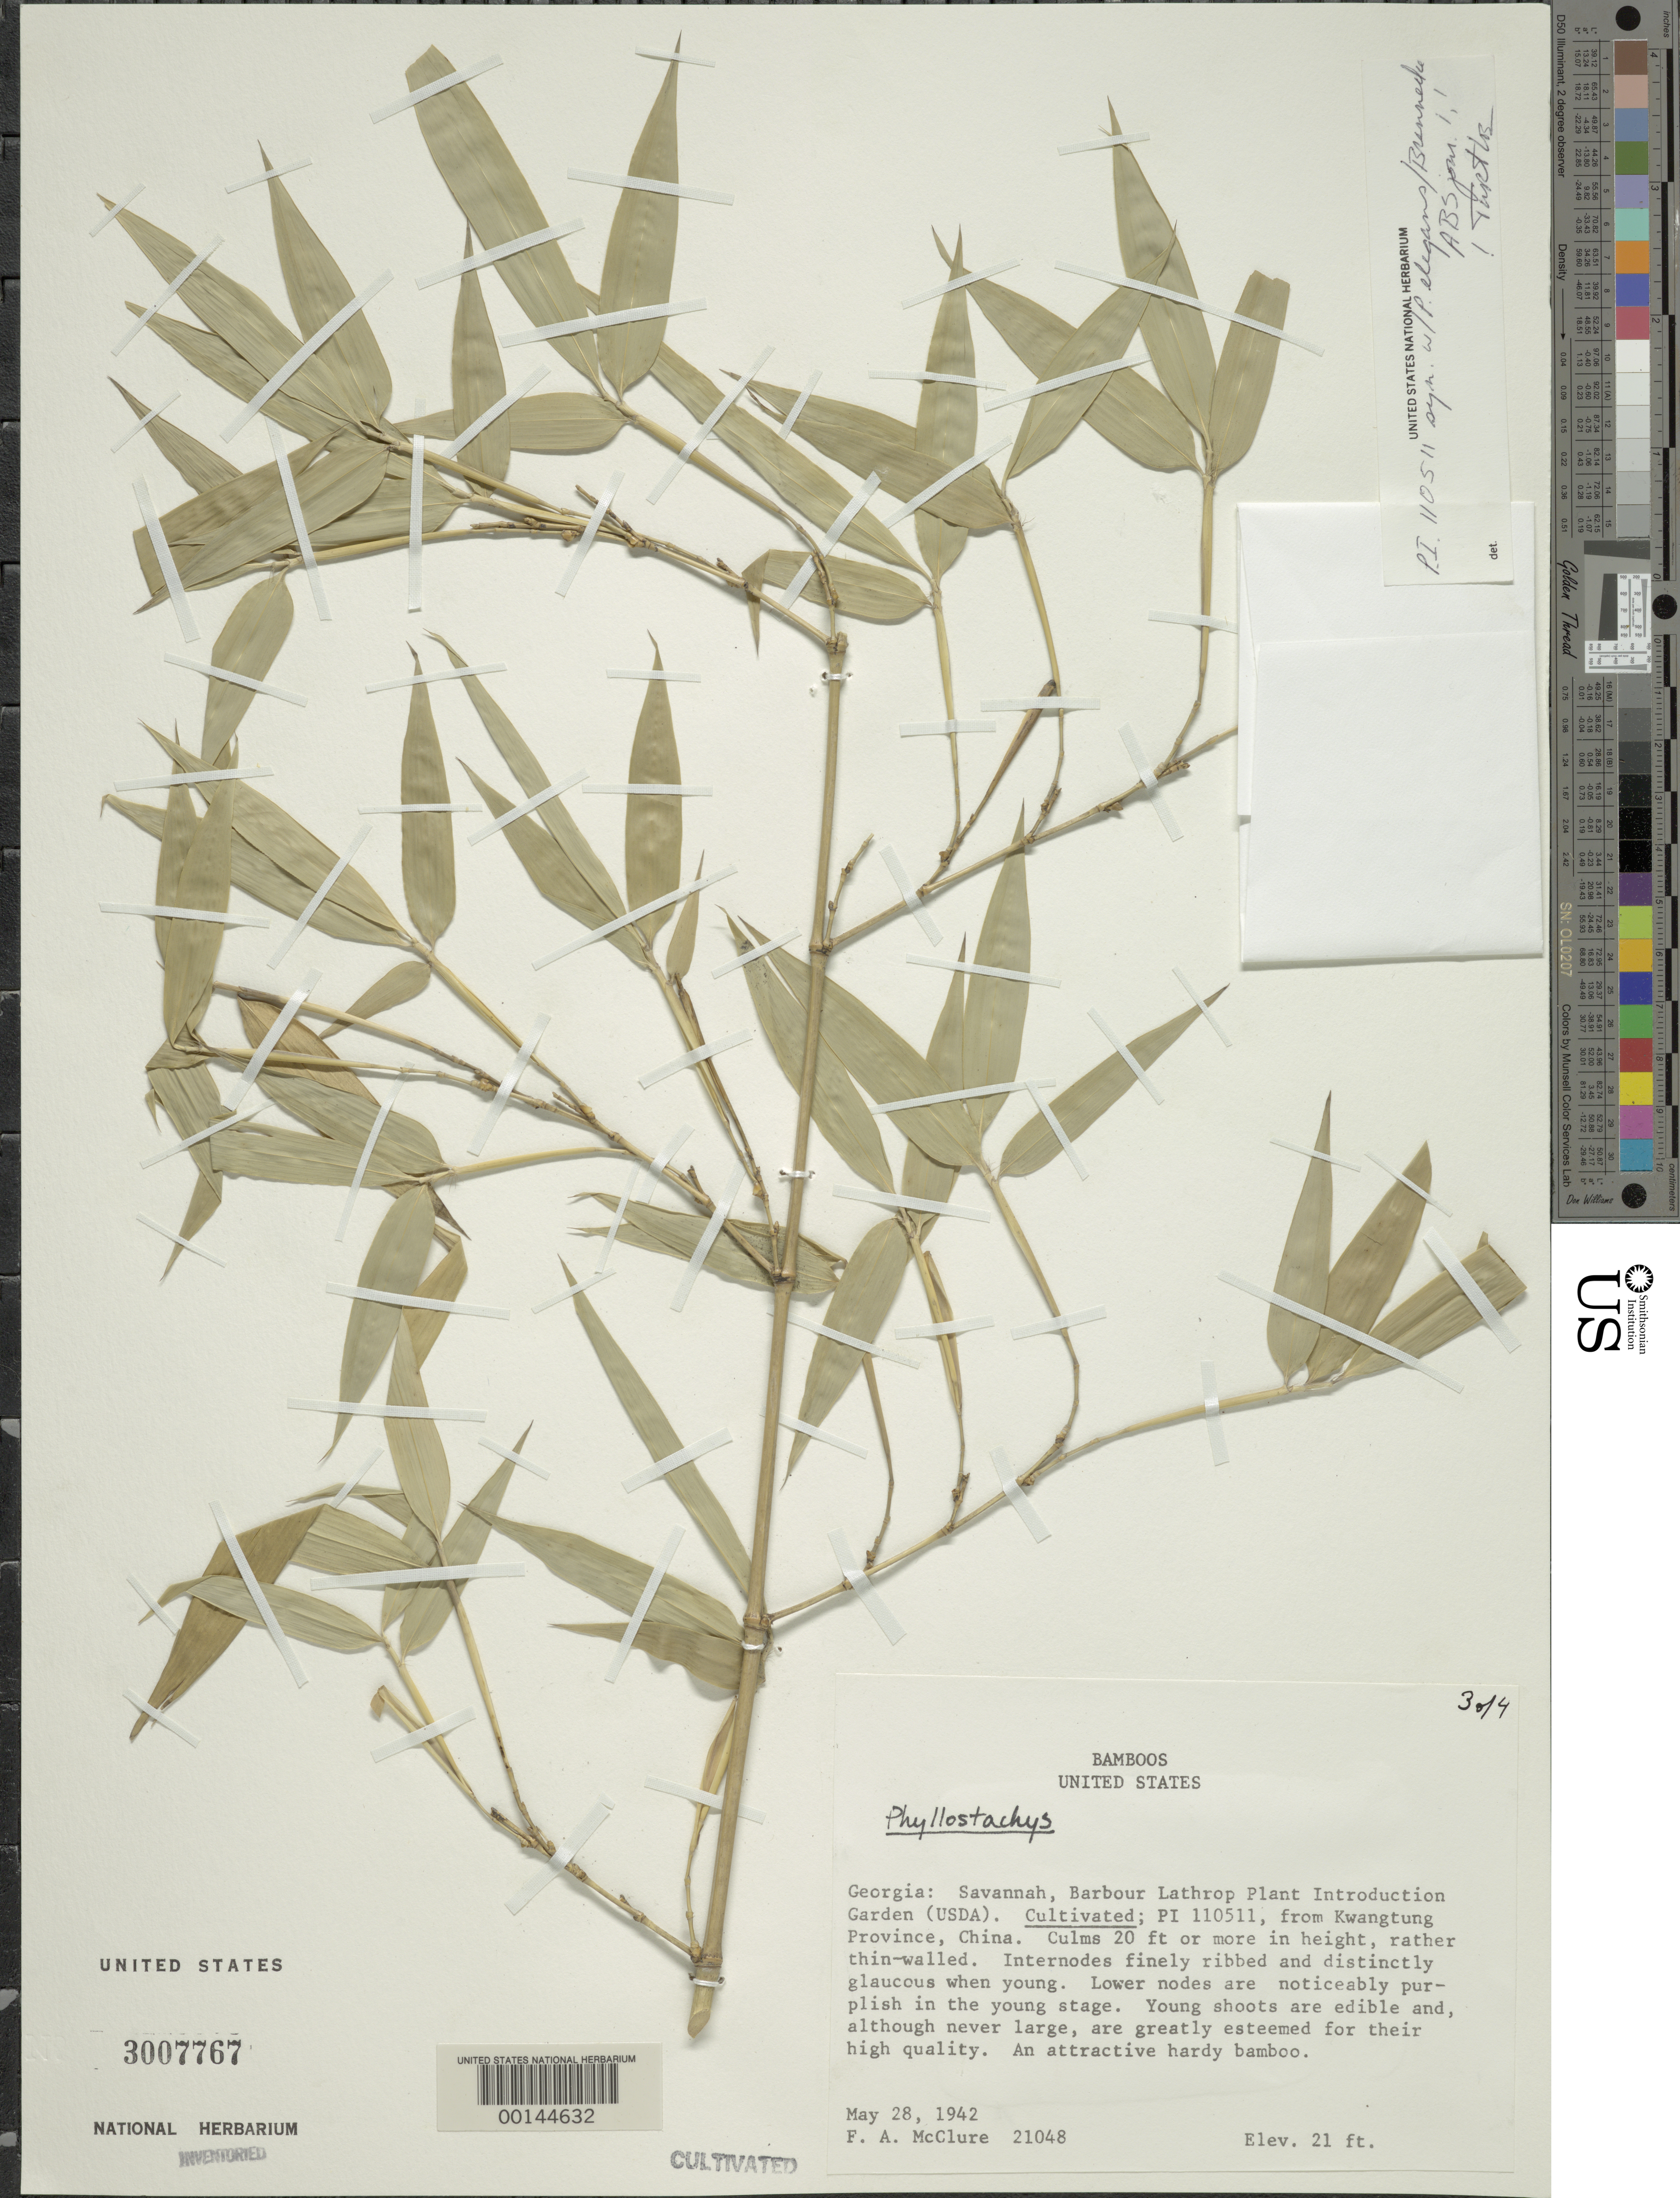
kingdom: Plantae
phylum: Tracheophyta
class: Liliopsida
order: Poales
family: Poaceae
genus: Phyllostachys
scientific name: Phyllostachys sp.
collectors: F. A. McClure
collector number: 21048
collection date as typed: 28 May 1942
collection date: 1942-05-28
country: United States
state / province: Georgia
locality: Savannah, barbour lathrop p.i. garden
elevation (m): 6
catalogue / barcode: US 3007767